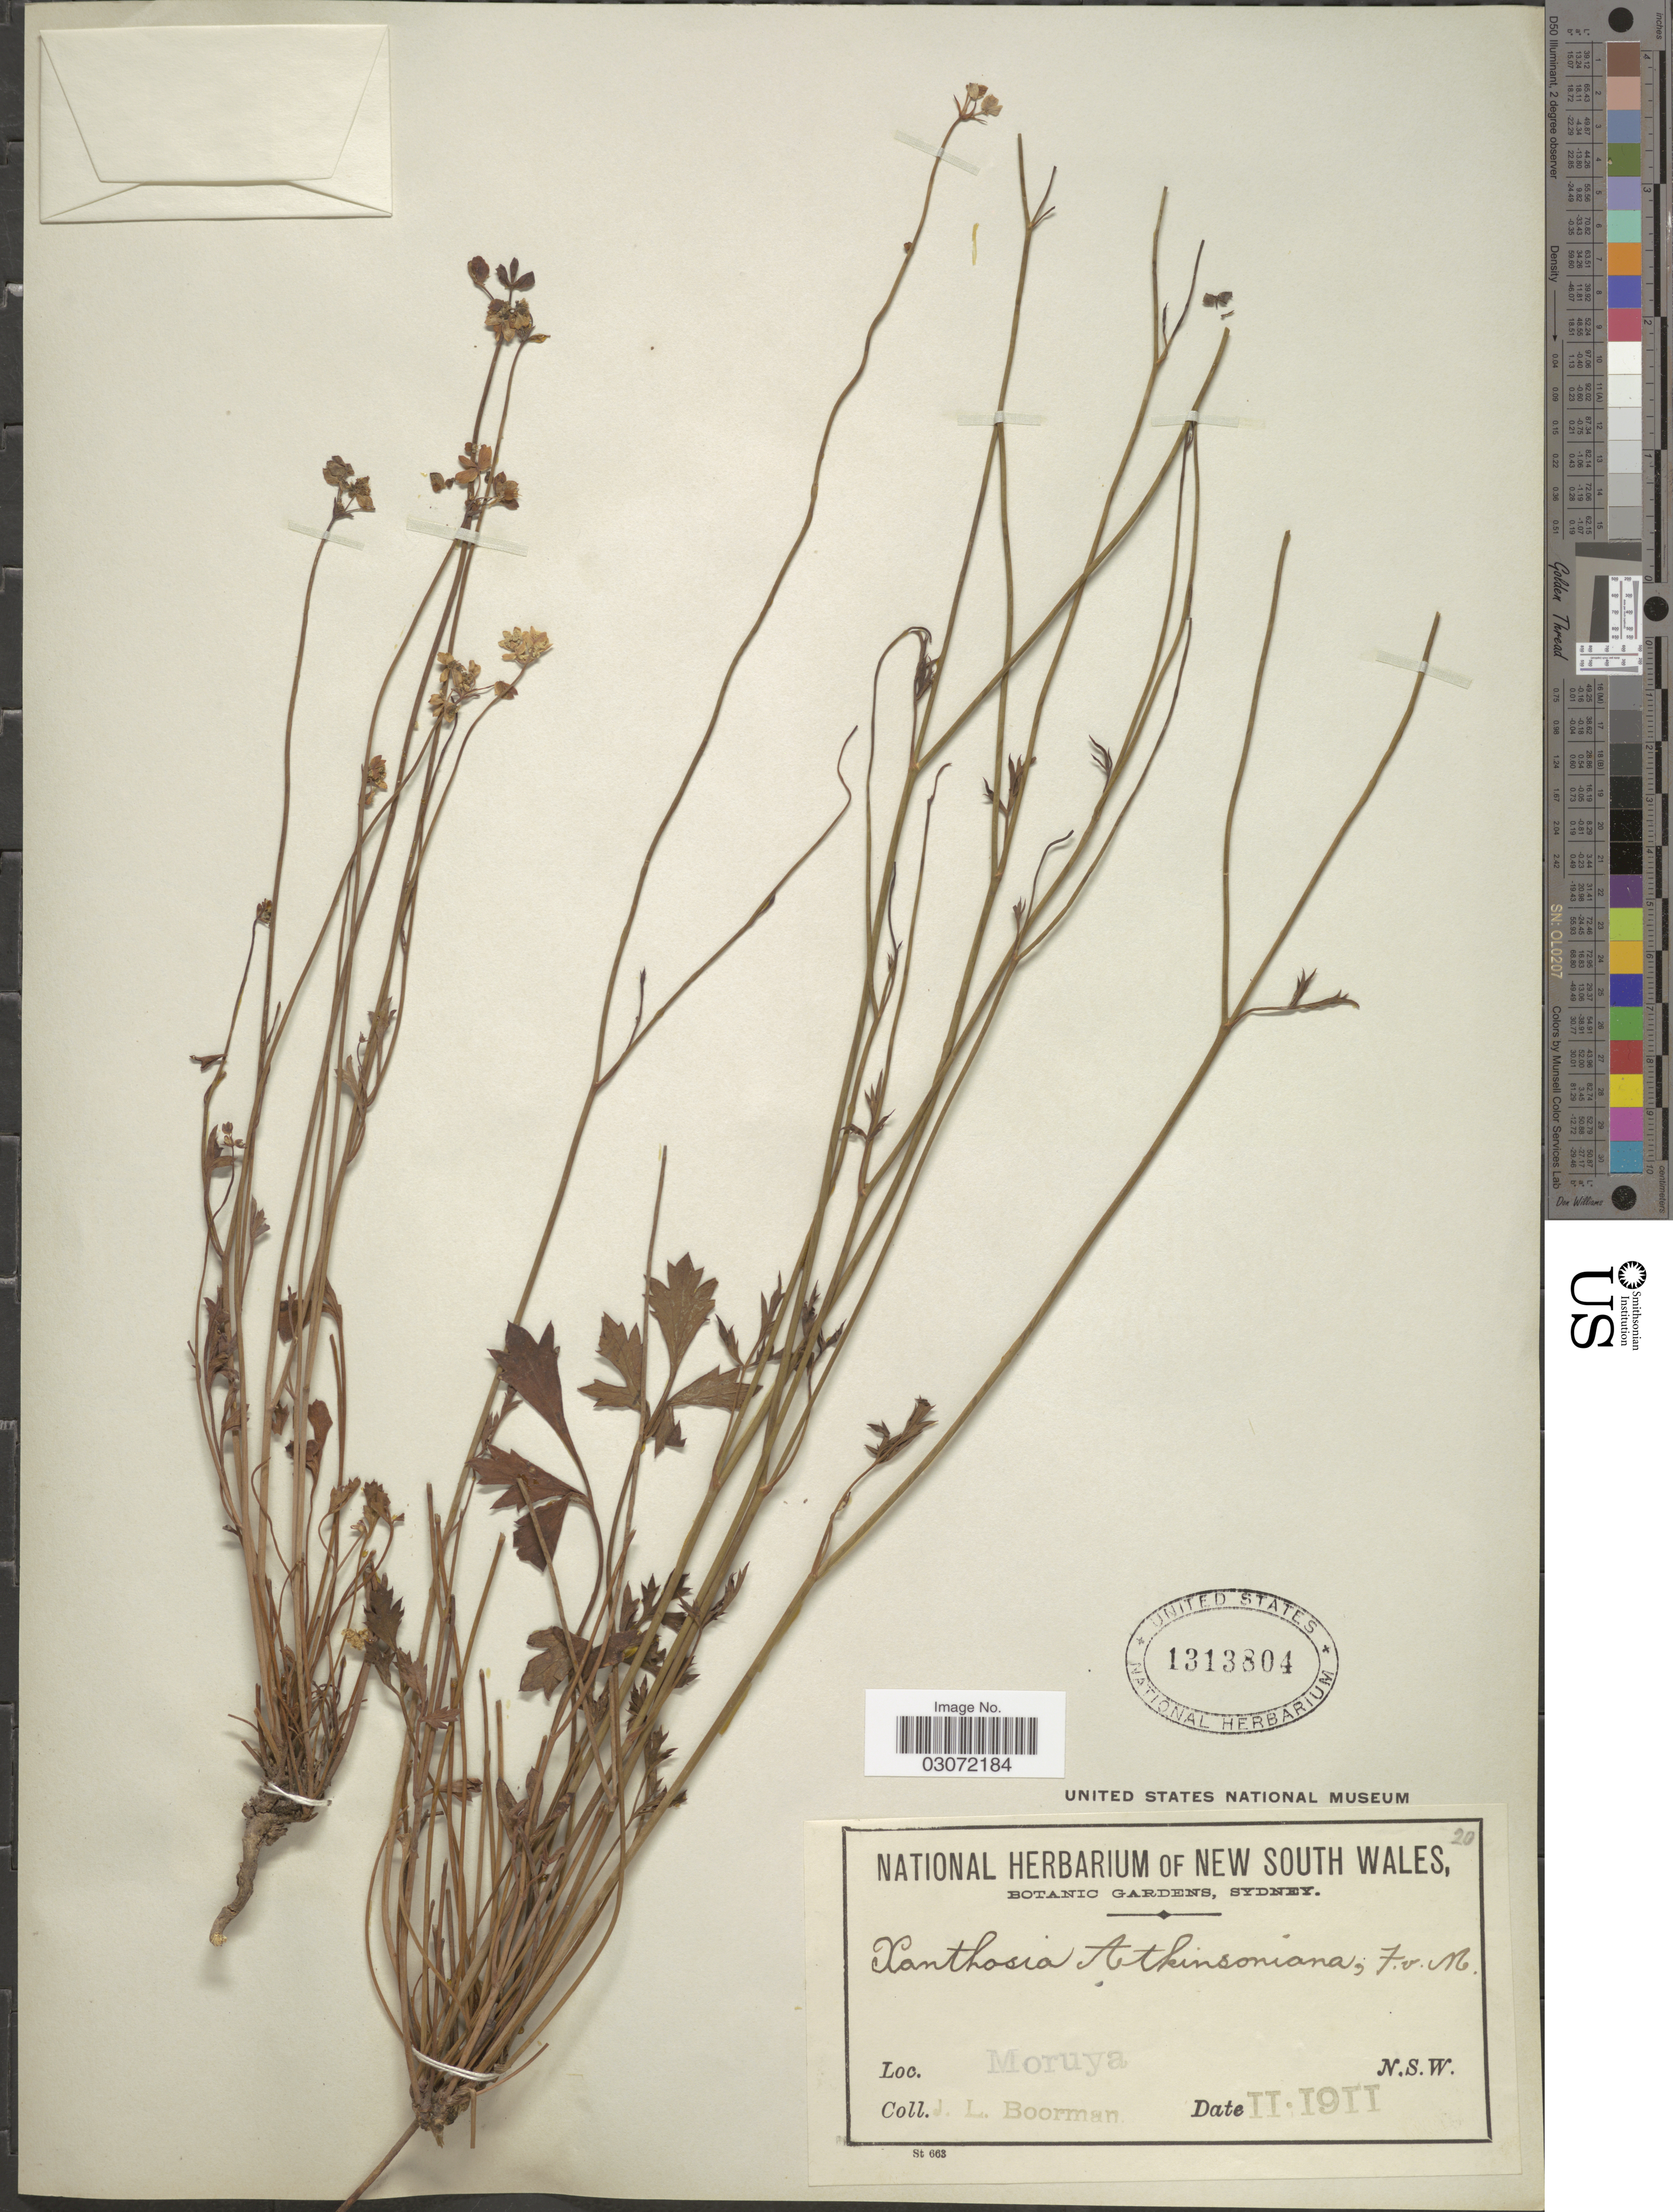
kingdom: Plantae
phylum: Tracheophyta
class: Magnoliopsida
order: Apiales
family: Apiaceae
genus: Xanthosia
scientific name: Xanthosia atkinsoniana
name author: F. Muell.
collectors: J. Boorman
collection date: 1911-02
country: Australia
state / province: New South Wales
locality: Moruya N.S.W.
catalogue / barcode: US 1313804